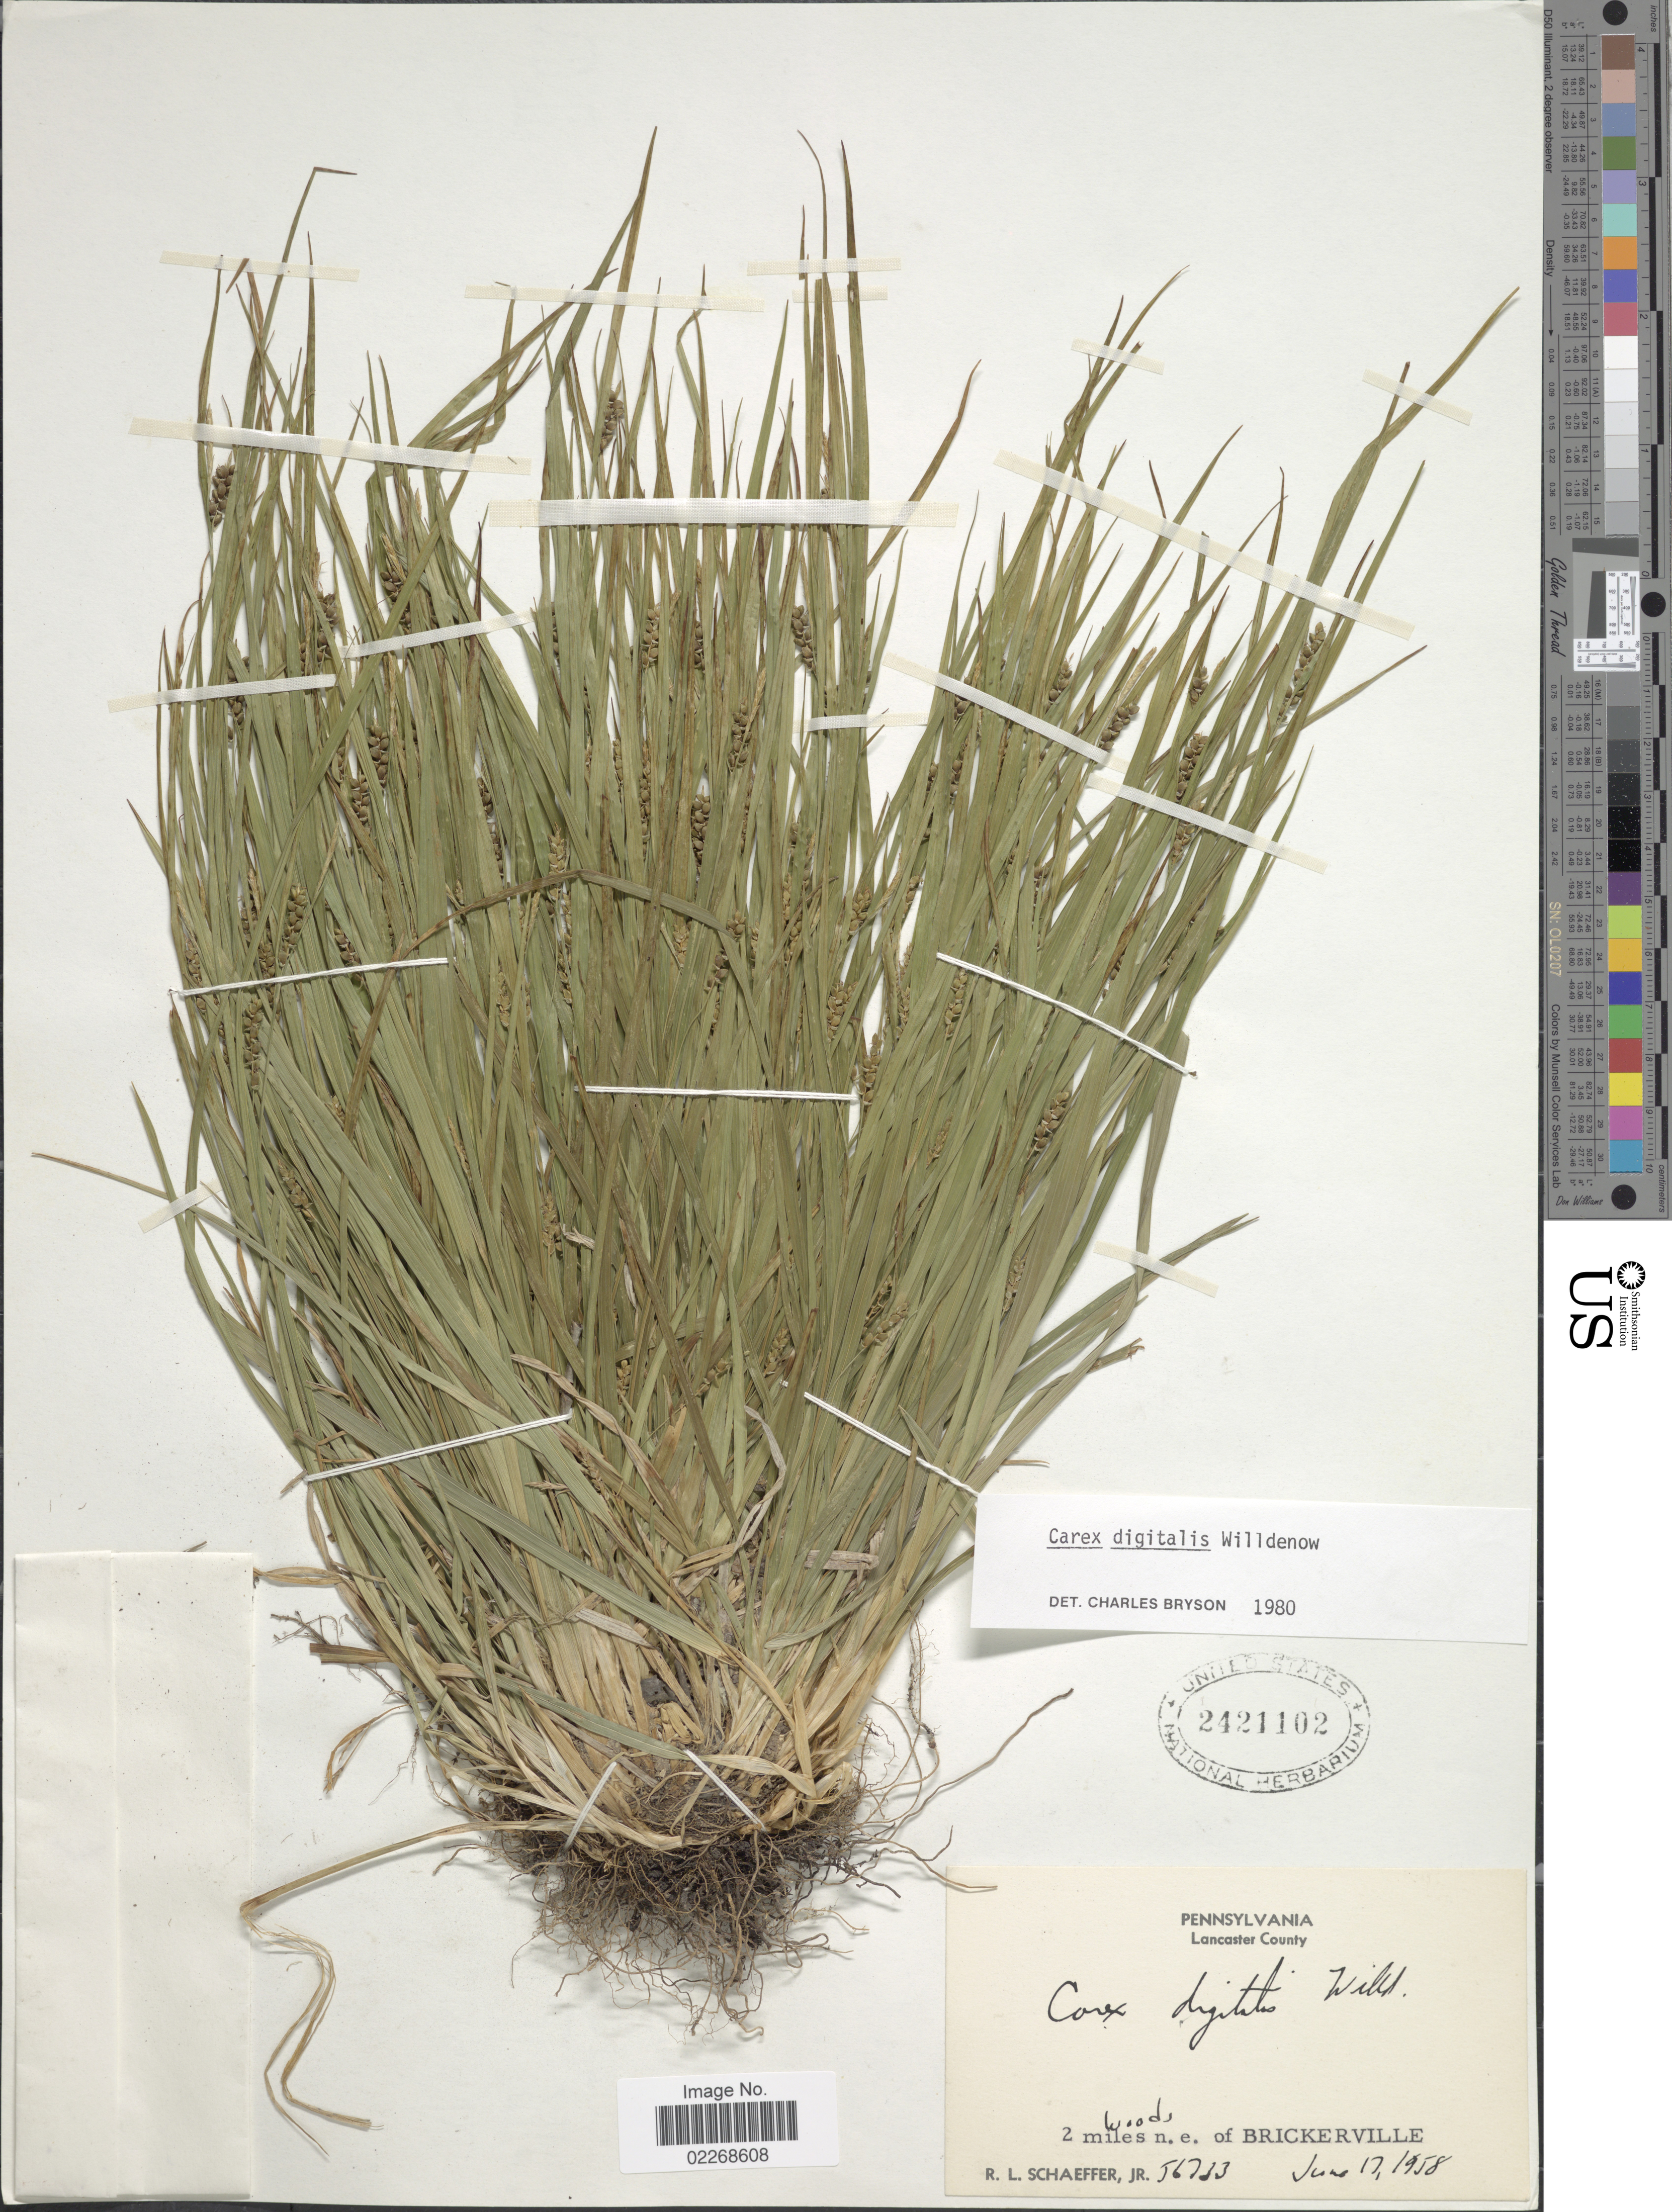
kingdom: Plantae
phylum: Tracheophyta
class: Liliopsida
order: Poales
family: Cyperaceae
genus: Carex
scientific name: Carex digitalis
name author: Willd.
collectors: R. L. Schaeffer Jr.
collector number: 56733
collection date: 1958-06-17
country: United States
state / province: Pennsylvania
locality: Lancaster County, 2 miles n.e. of Brickerville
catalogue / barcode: US 2421102